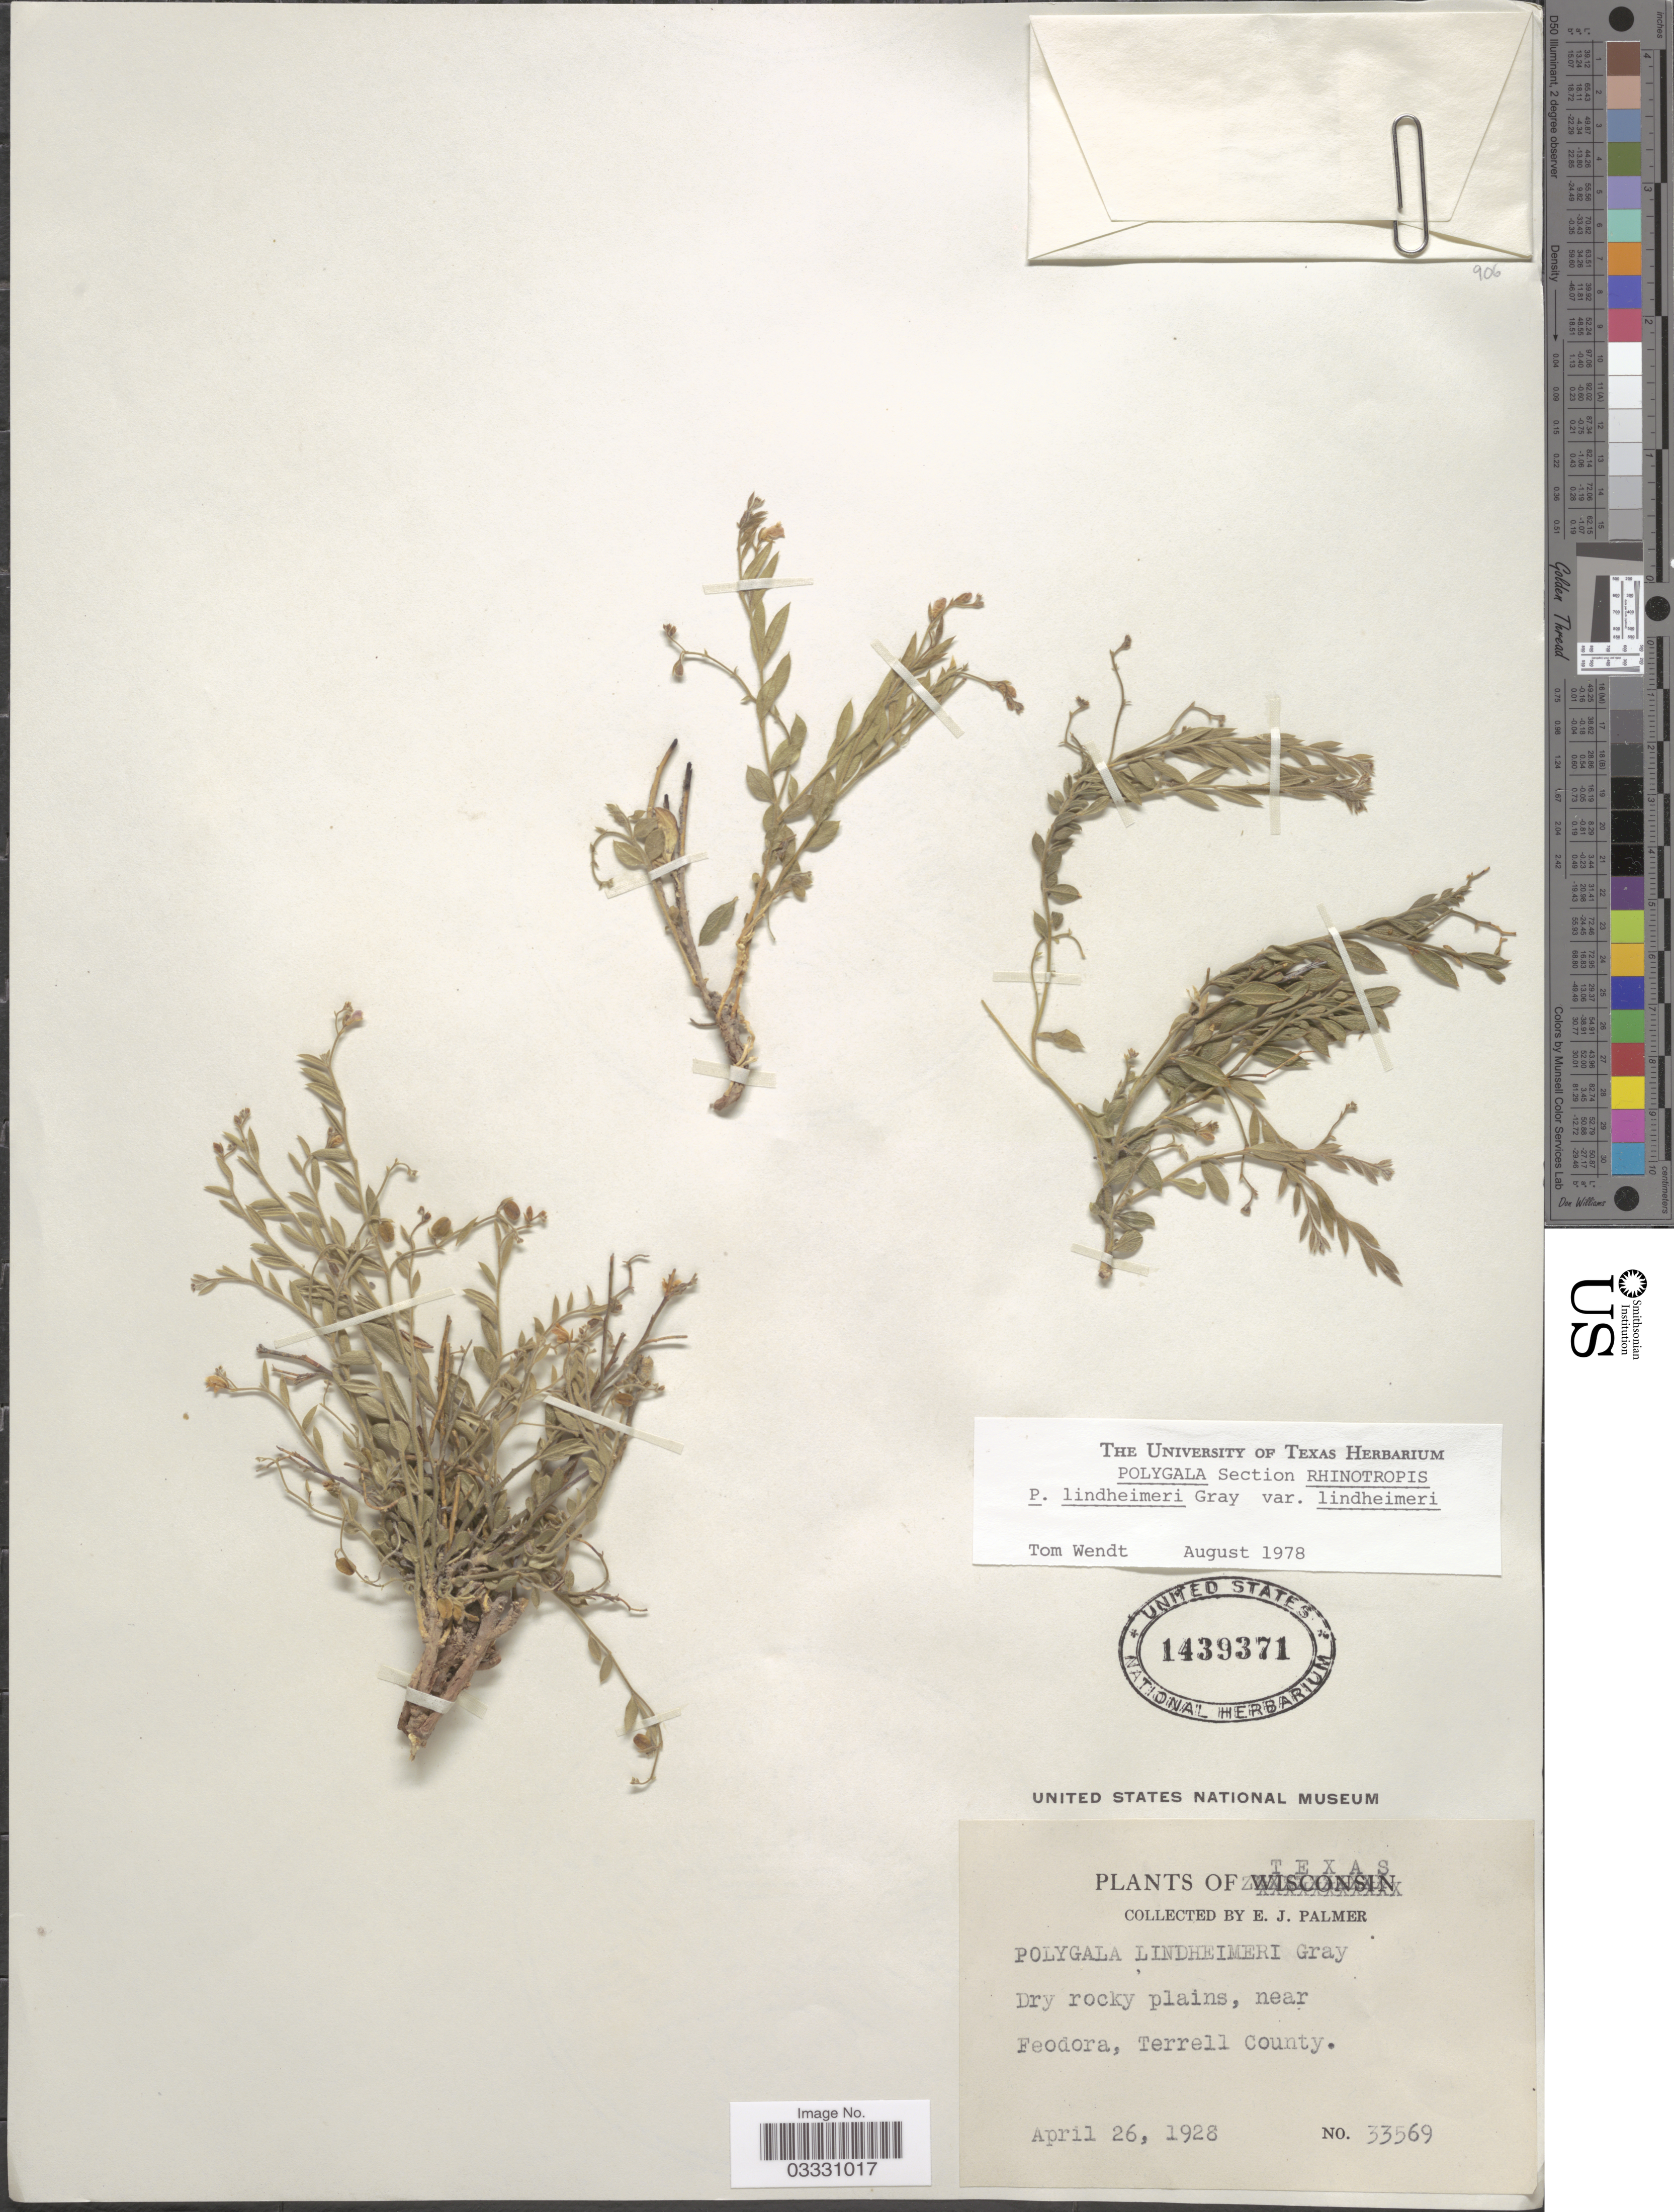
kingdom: Plantae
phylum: Tracheophyta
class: Magnoliopsida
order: Fabales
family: Polygalaceae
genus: Rhinotropis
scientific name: Rhinotropis lindheimeri var. lindheimeri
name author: (A. Gray) J.R. Abbott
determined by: Strong, Mark T., (BOT), Smithsonian Institution - National Museum of Natural History (UNITED STATES)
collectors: E. J. Palmer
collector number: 33569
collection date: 1928-04-26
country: United States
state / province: Texas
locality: Near Feodora, Terrell County.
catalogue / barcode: US 1439371